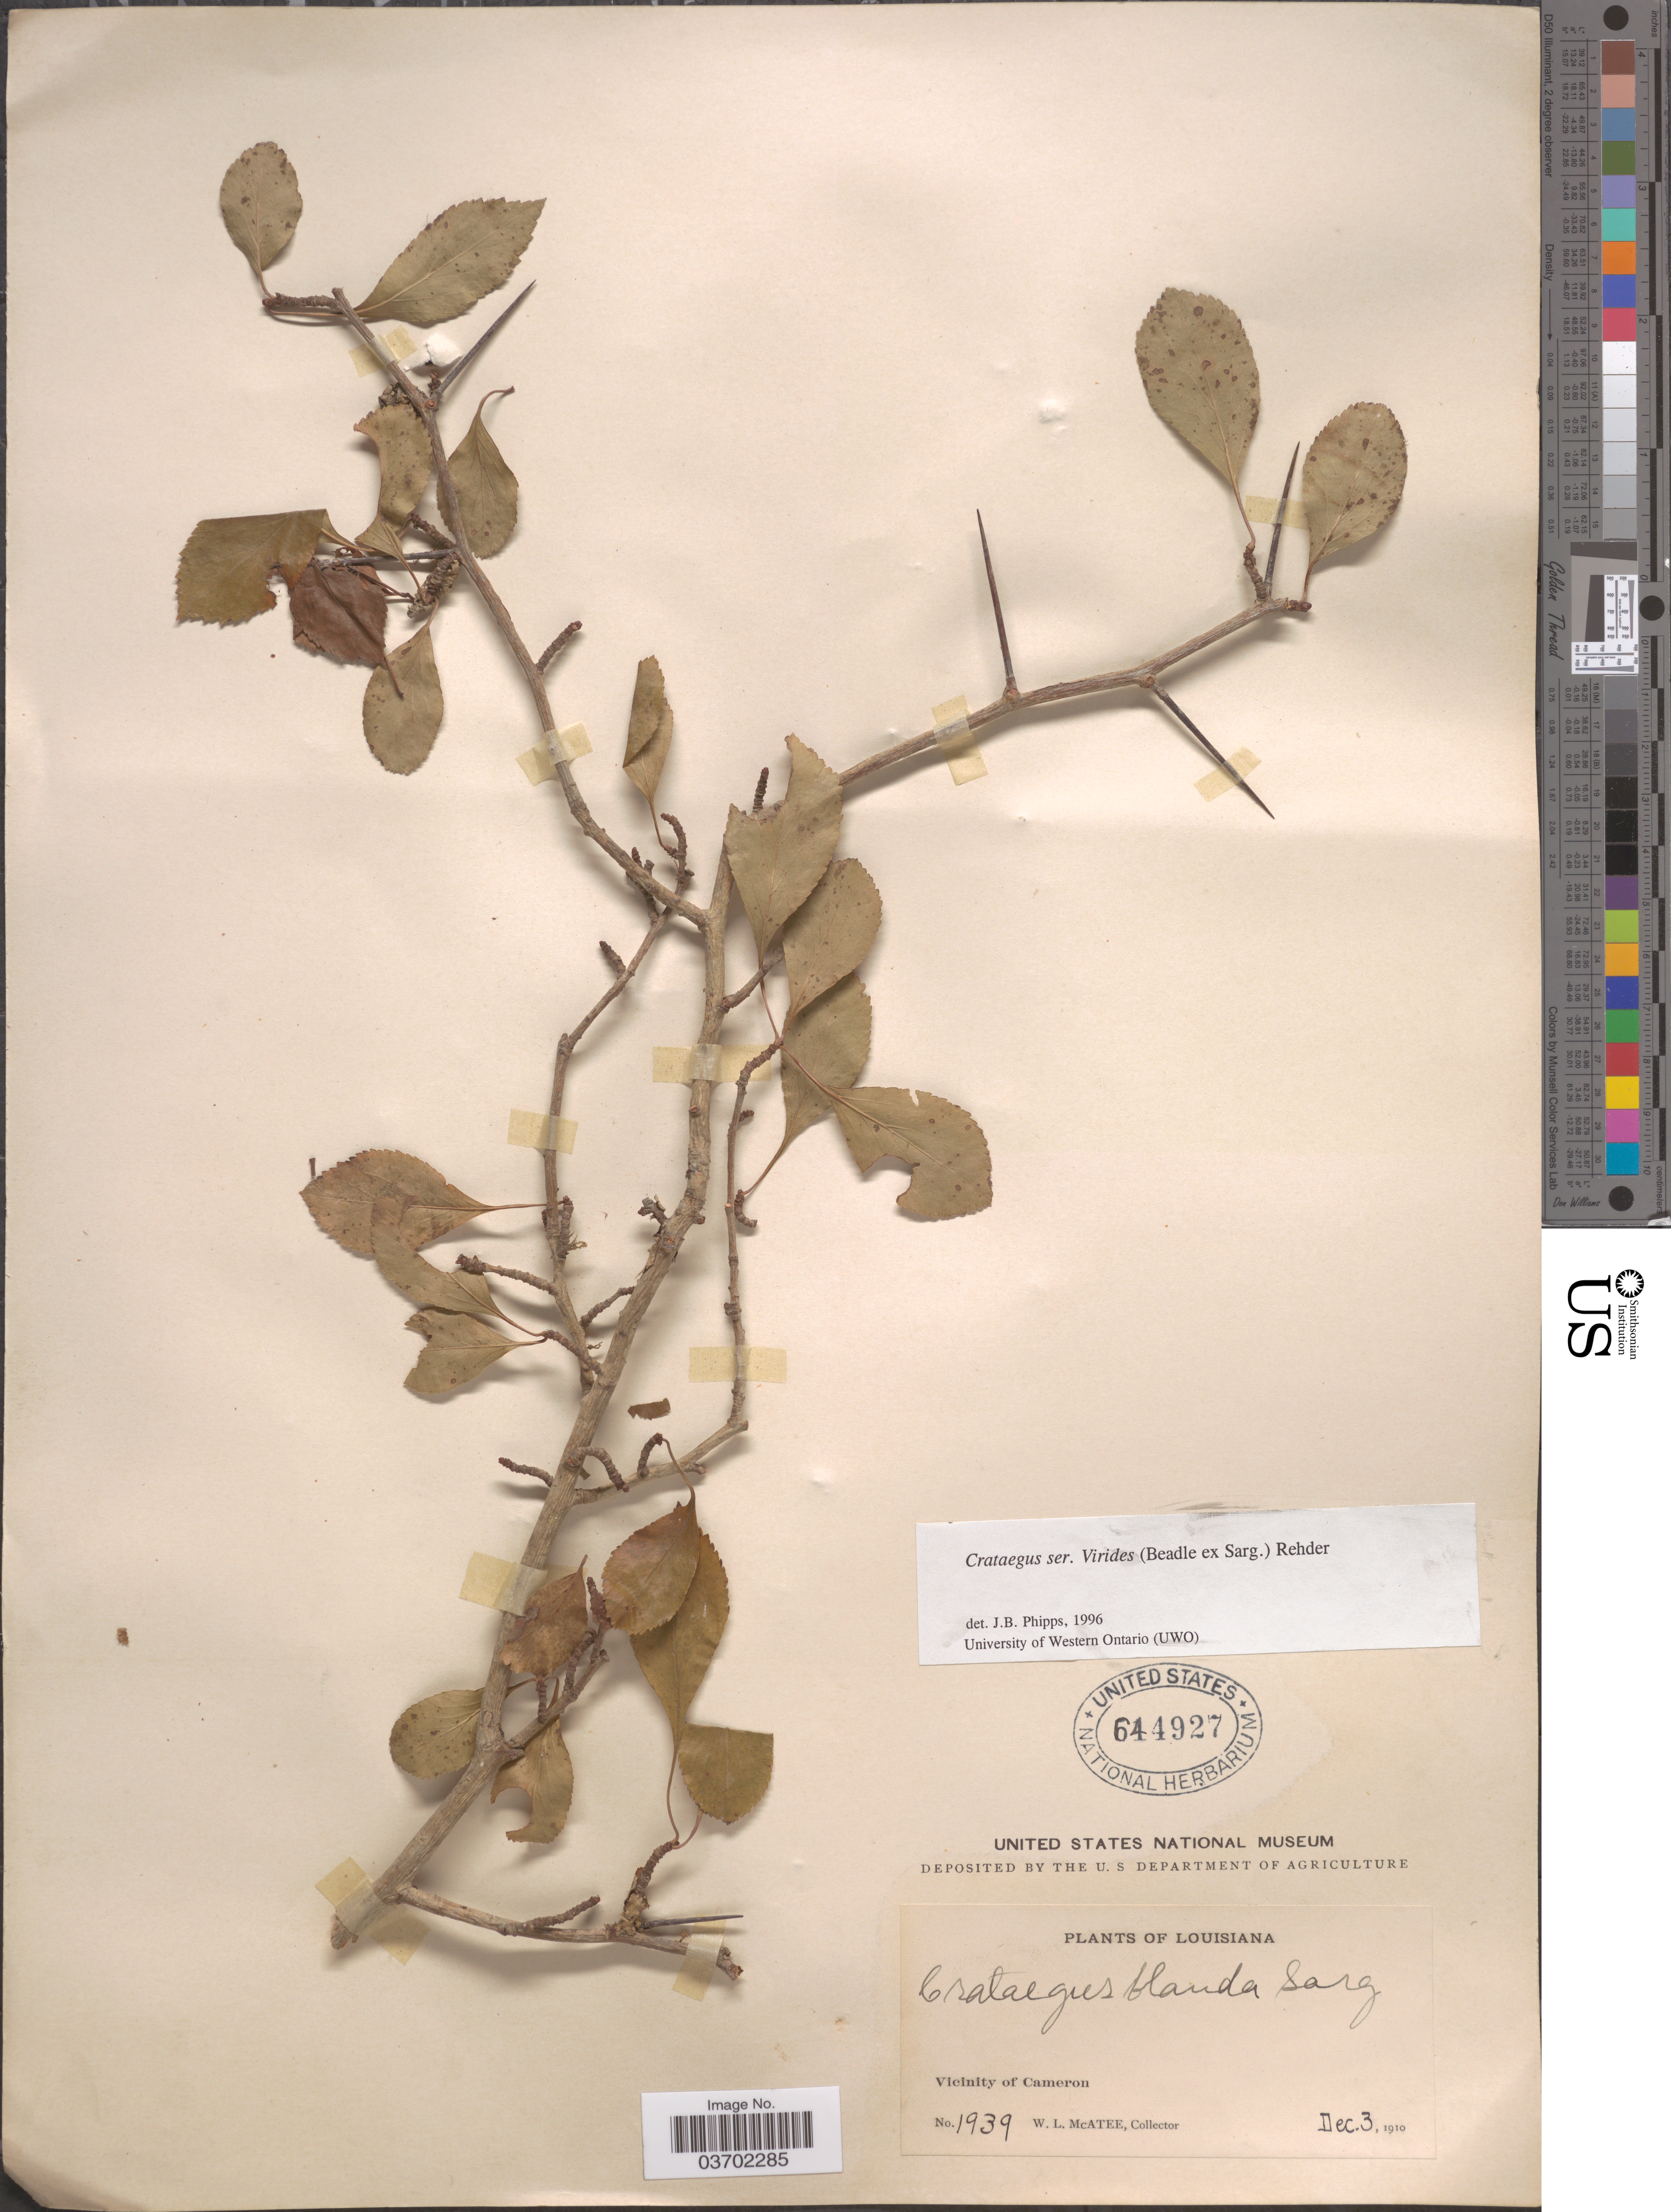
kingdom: Plantae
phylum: Tracheophyta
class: Magnoliopsida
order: Rosales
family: Rosaceae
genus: Crataegus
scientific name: Crataegus viridis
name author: L.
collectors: W. McAtee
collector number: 1939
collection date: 1910-12-03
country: United States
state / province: Louisiana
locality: Vicinity of Cameron.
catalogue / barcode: US 644927